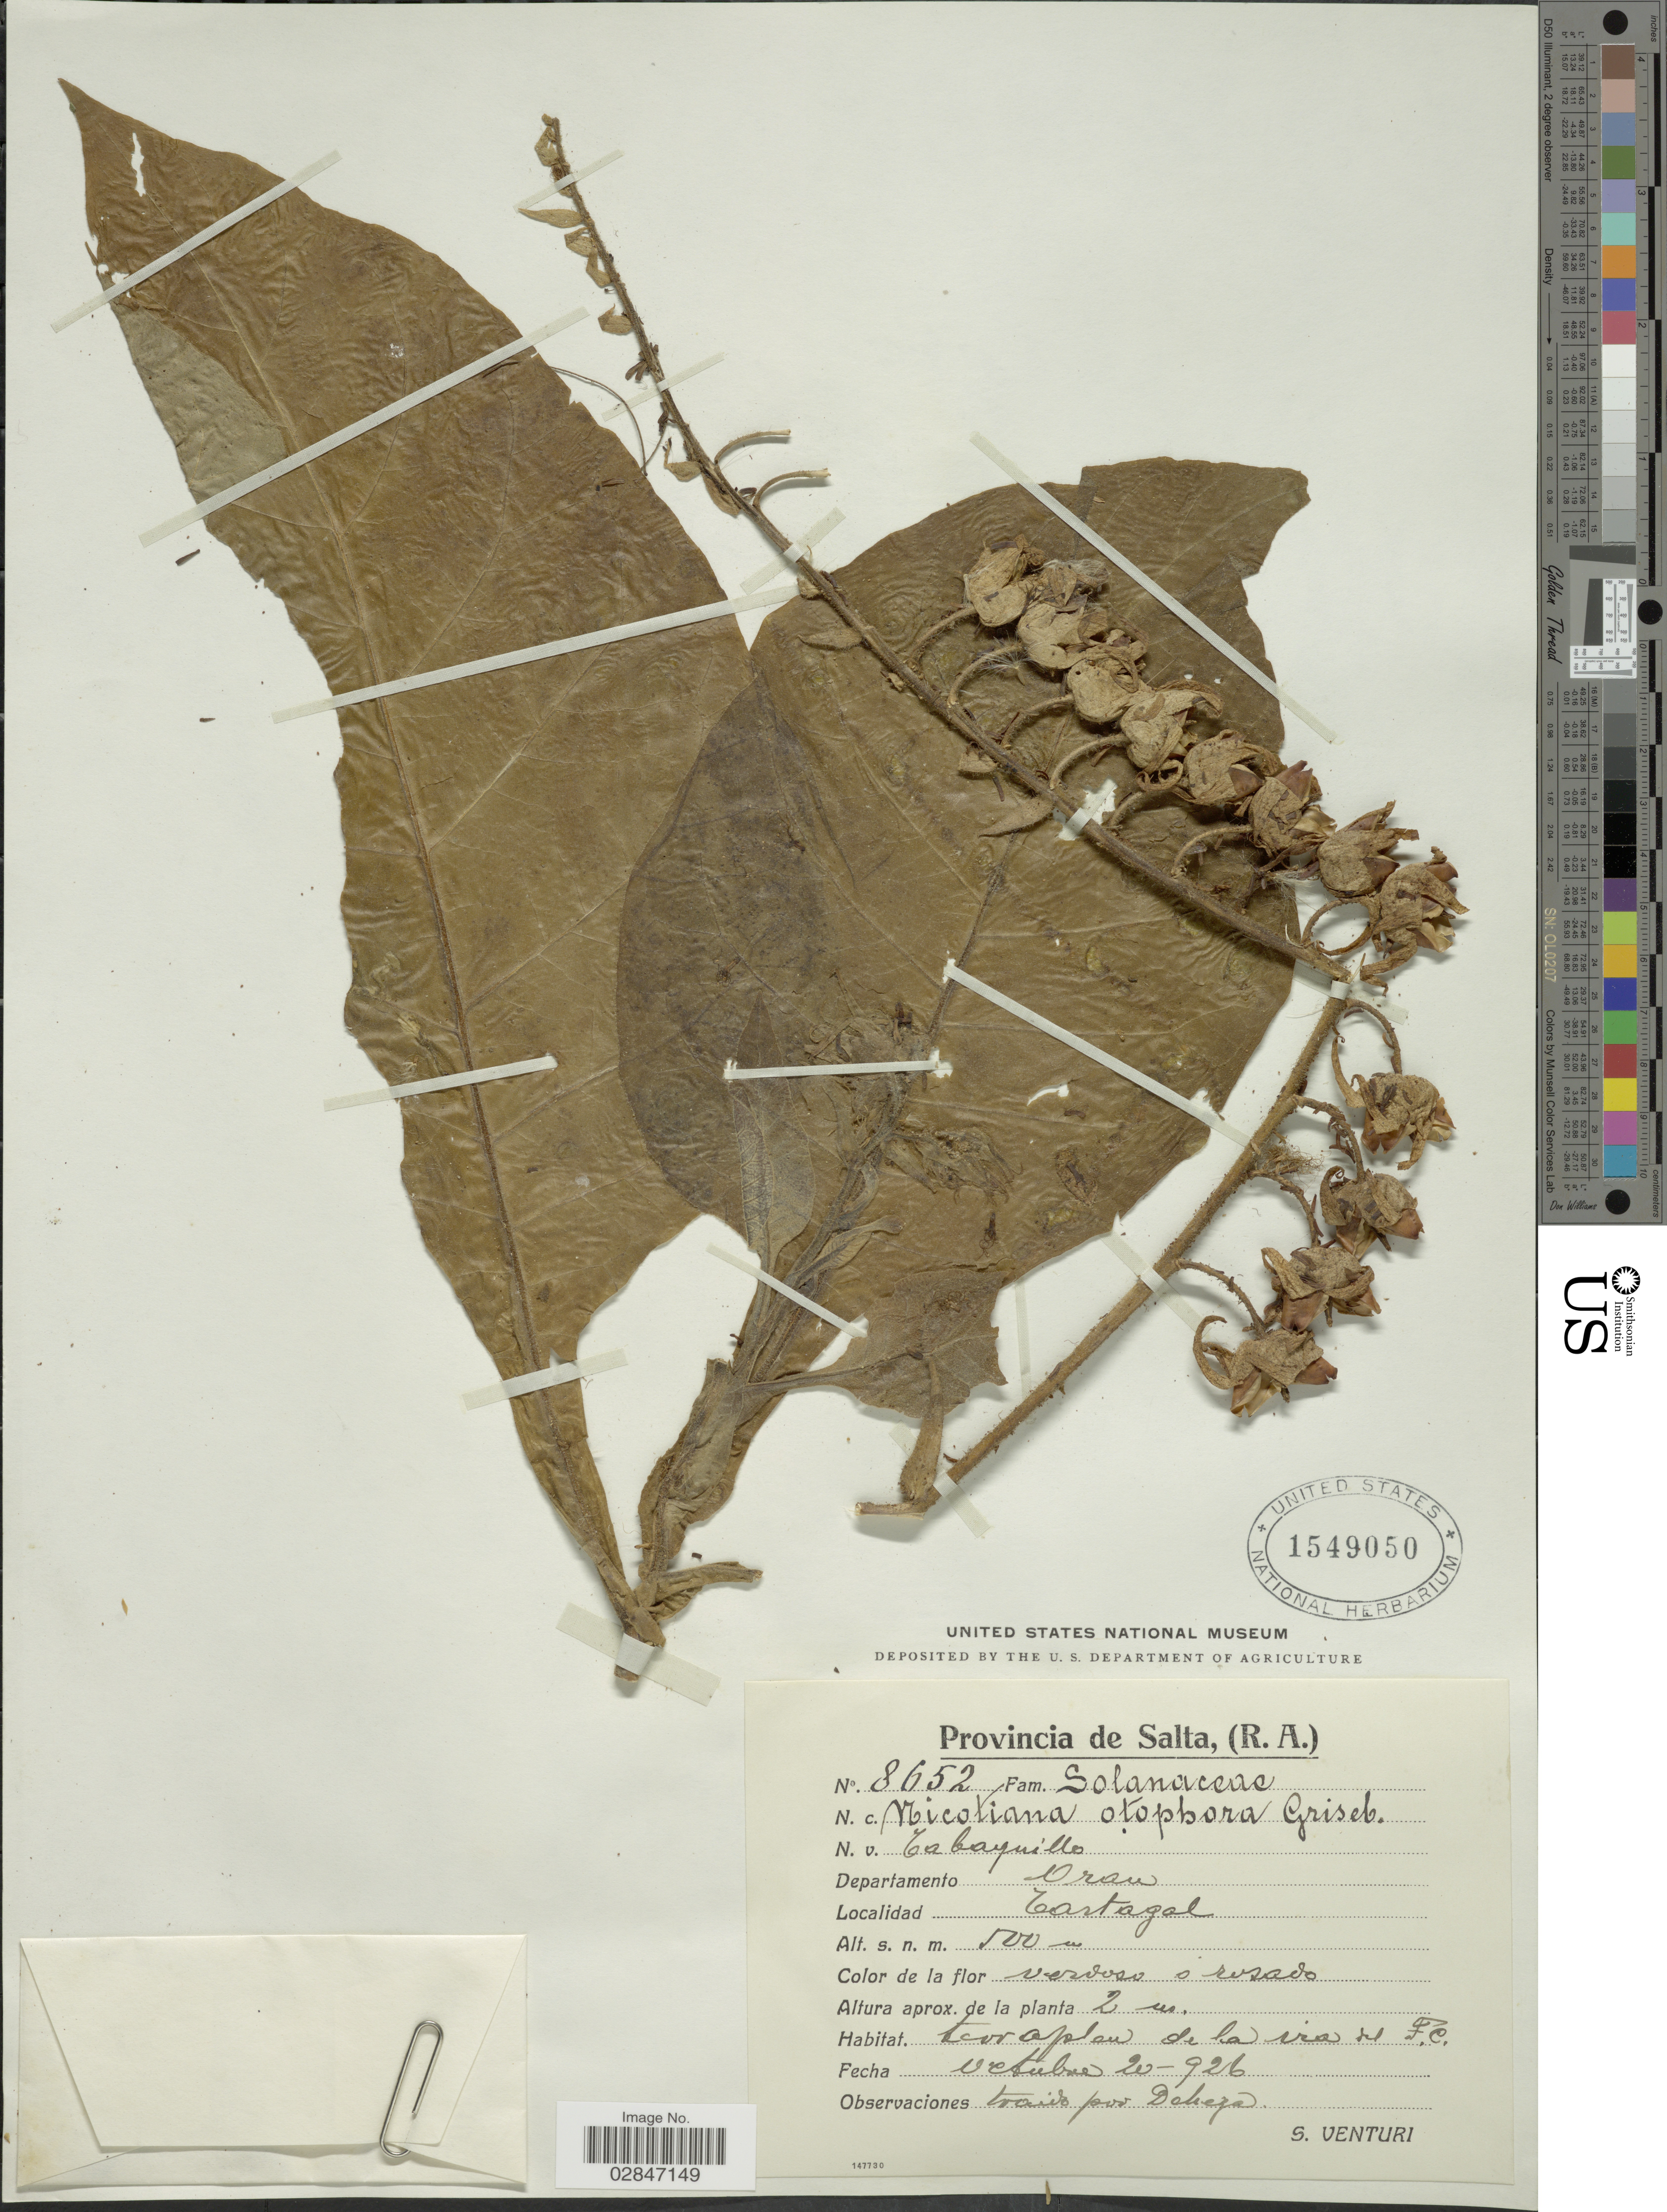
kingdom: Plantae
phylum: Tracheophyta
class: Magnoliopsida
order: Solanales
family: Solanaceae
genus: Nicotiana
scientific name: Nicotiana otophora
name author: Griseb.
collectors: S. Venturi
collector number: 8652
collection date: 1926-10-20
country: Argentina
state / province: Salta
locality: Provincia de Salta, (R. A.), Departamento Oran, Tartagal.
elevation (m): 500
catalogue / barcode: US 1549050